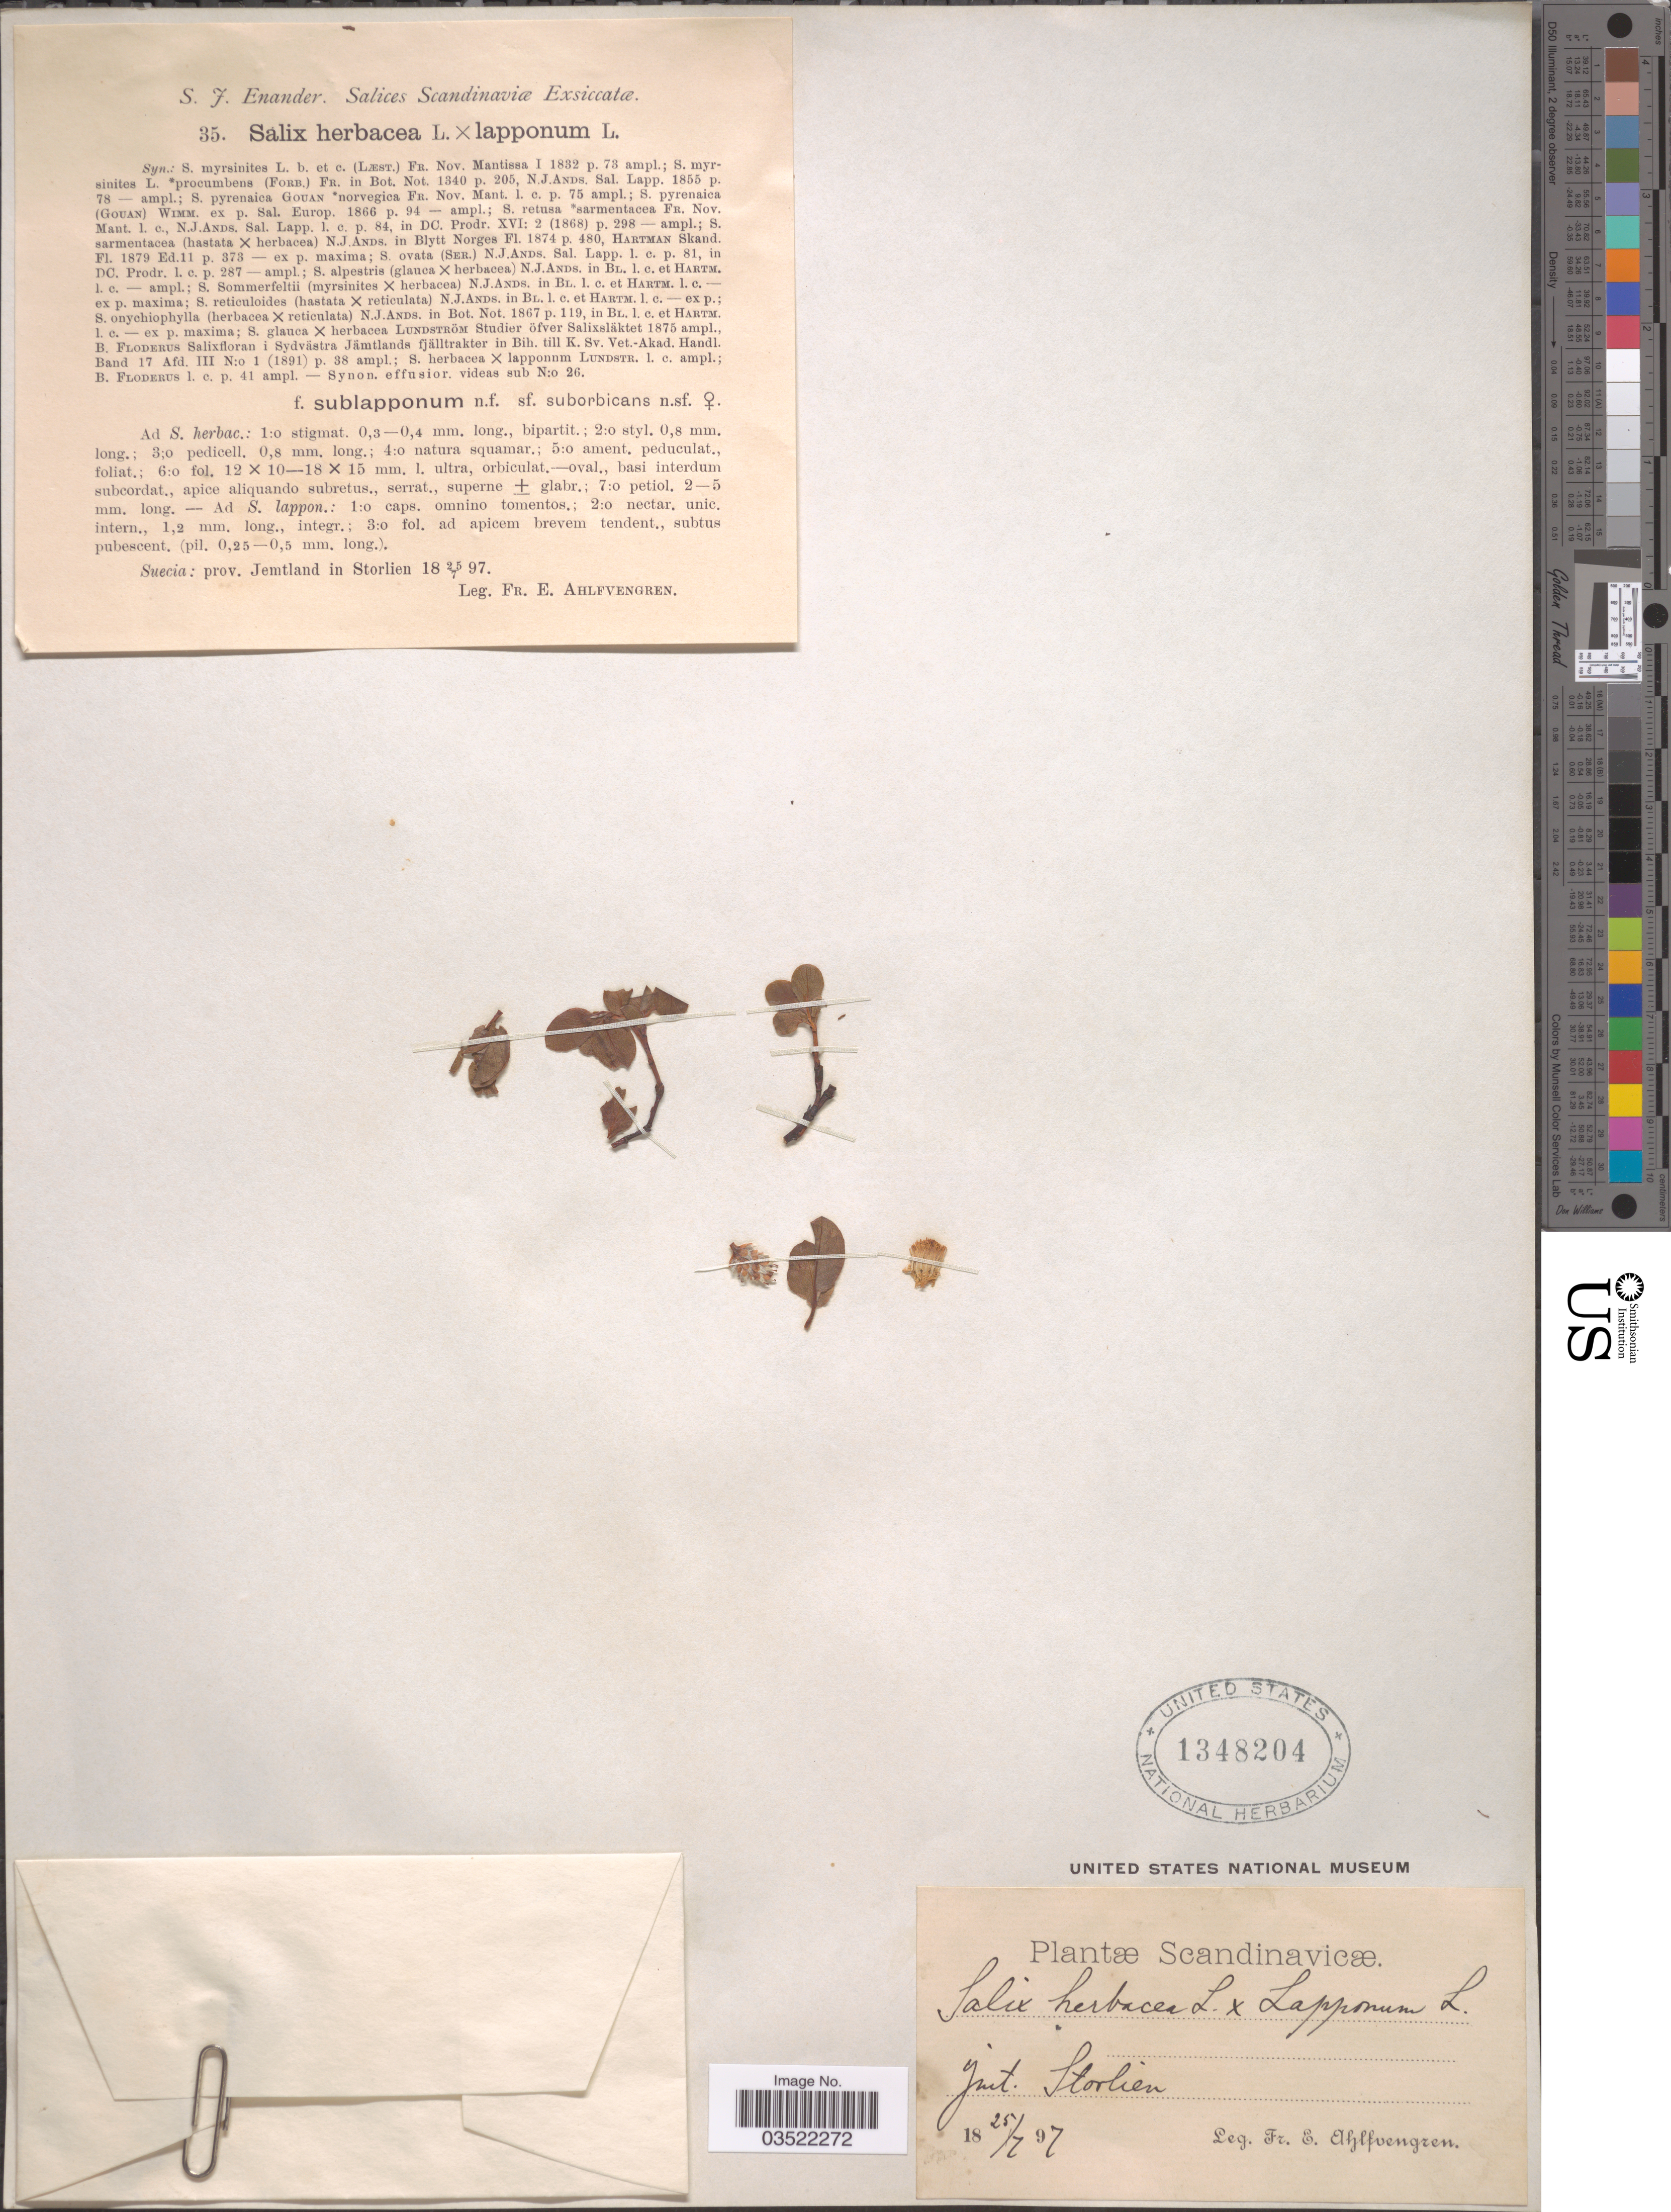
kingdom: Plantae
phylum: Tracheophyta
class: Magnoliopsida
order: Malpighiales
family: Salicaceae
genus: Salix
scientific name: Salix herbacea x S. lapponum L.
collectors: E. Ahlfvengren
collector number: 35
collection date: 1897-07-25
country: Sweden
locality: Suecia: prov. Jemtland in Storlien. Scandinavicæ.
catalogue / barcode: US 1348204